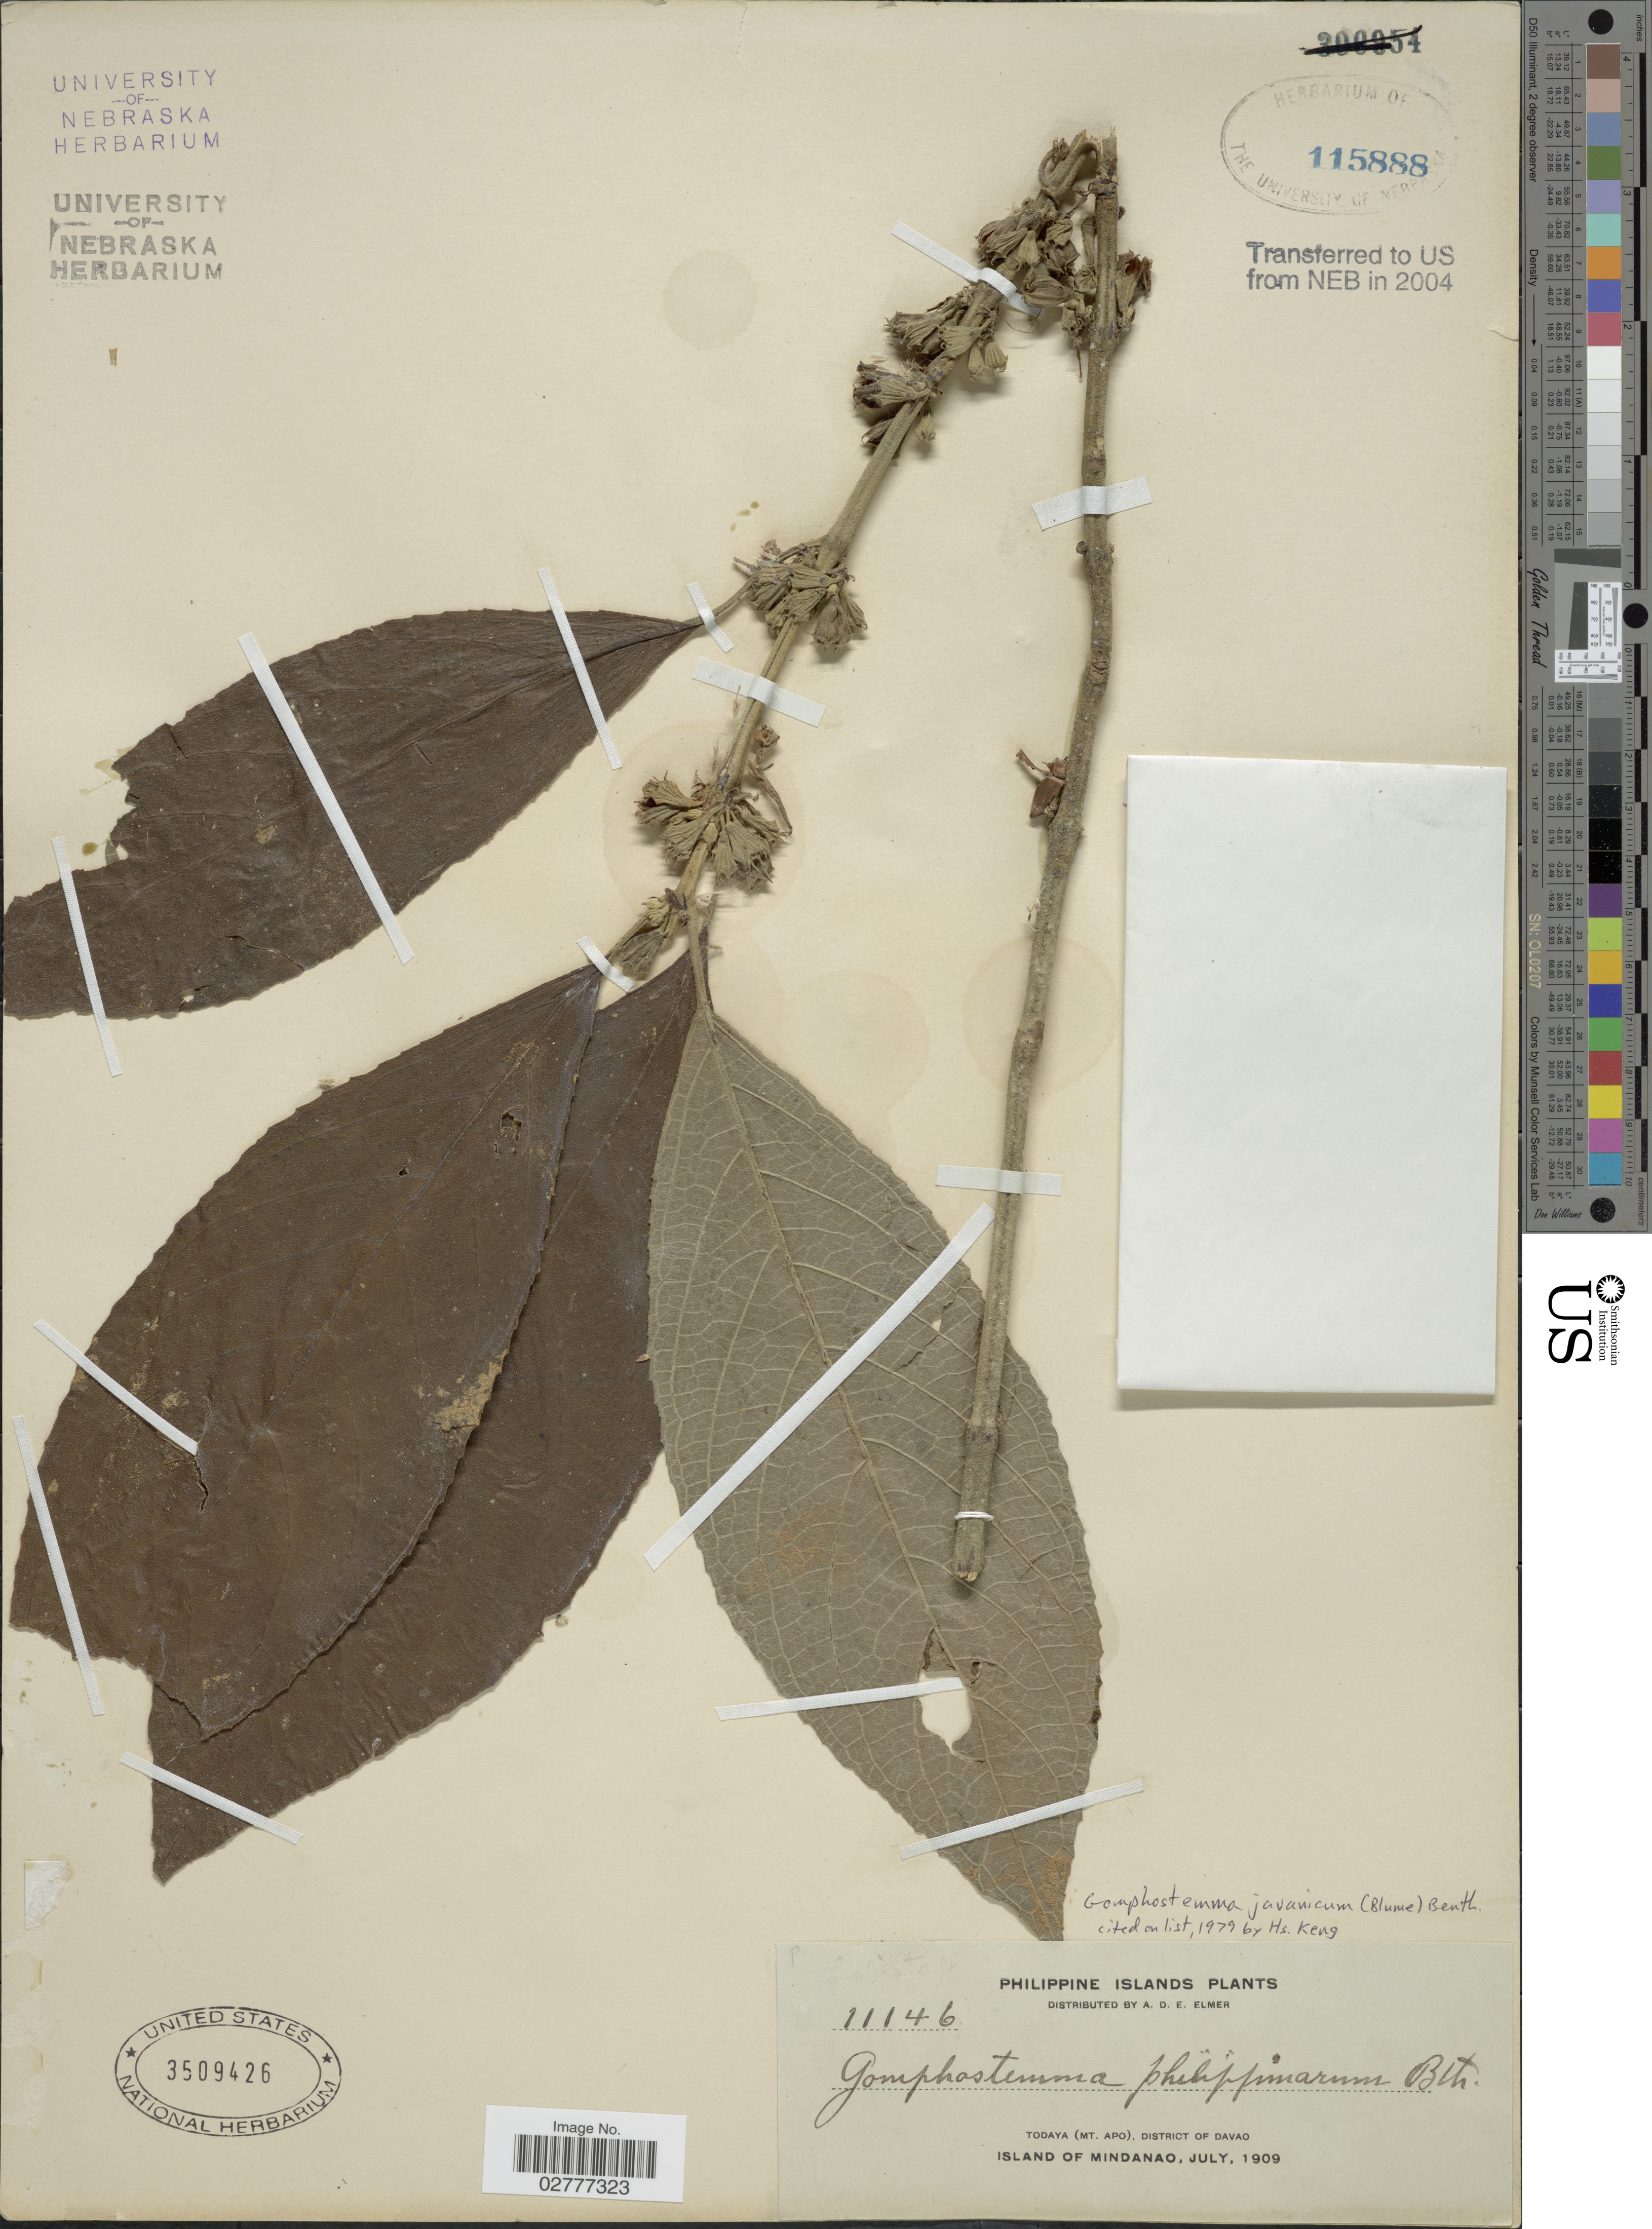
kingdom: Plantae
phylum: Tracheophyta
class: Magnoliopsida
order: Lamiales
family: Lamiaceae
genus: Gomphostemma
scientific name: Gomphostemma javanicum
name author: (Blume) Benth.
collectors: A. D. E. Elmer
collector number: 11146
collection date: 1909-07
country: Philippines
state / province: Davao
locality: Todaya (Mt. Apo), District of Davao. Island of Mindanao.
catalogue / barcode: US 3509426